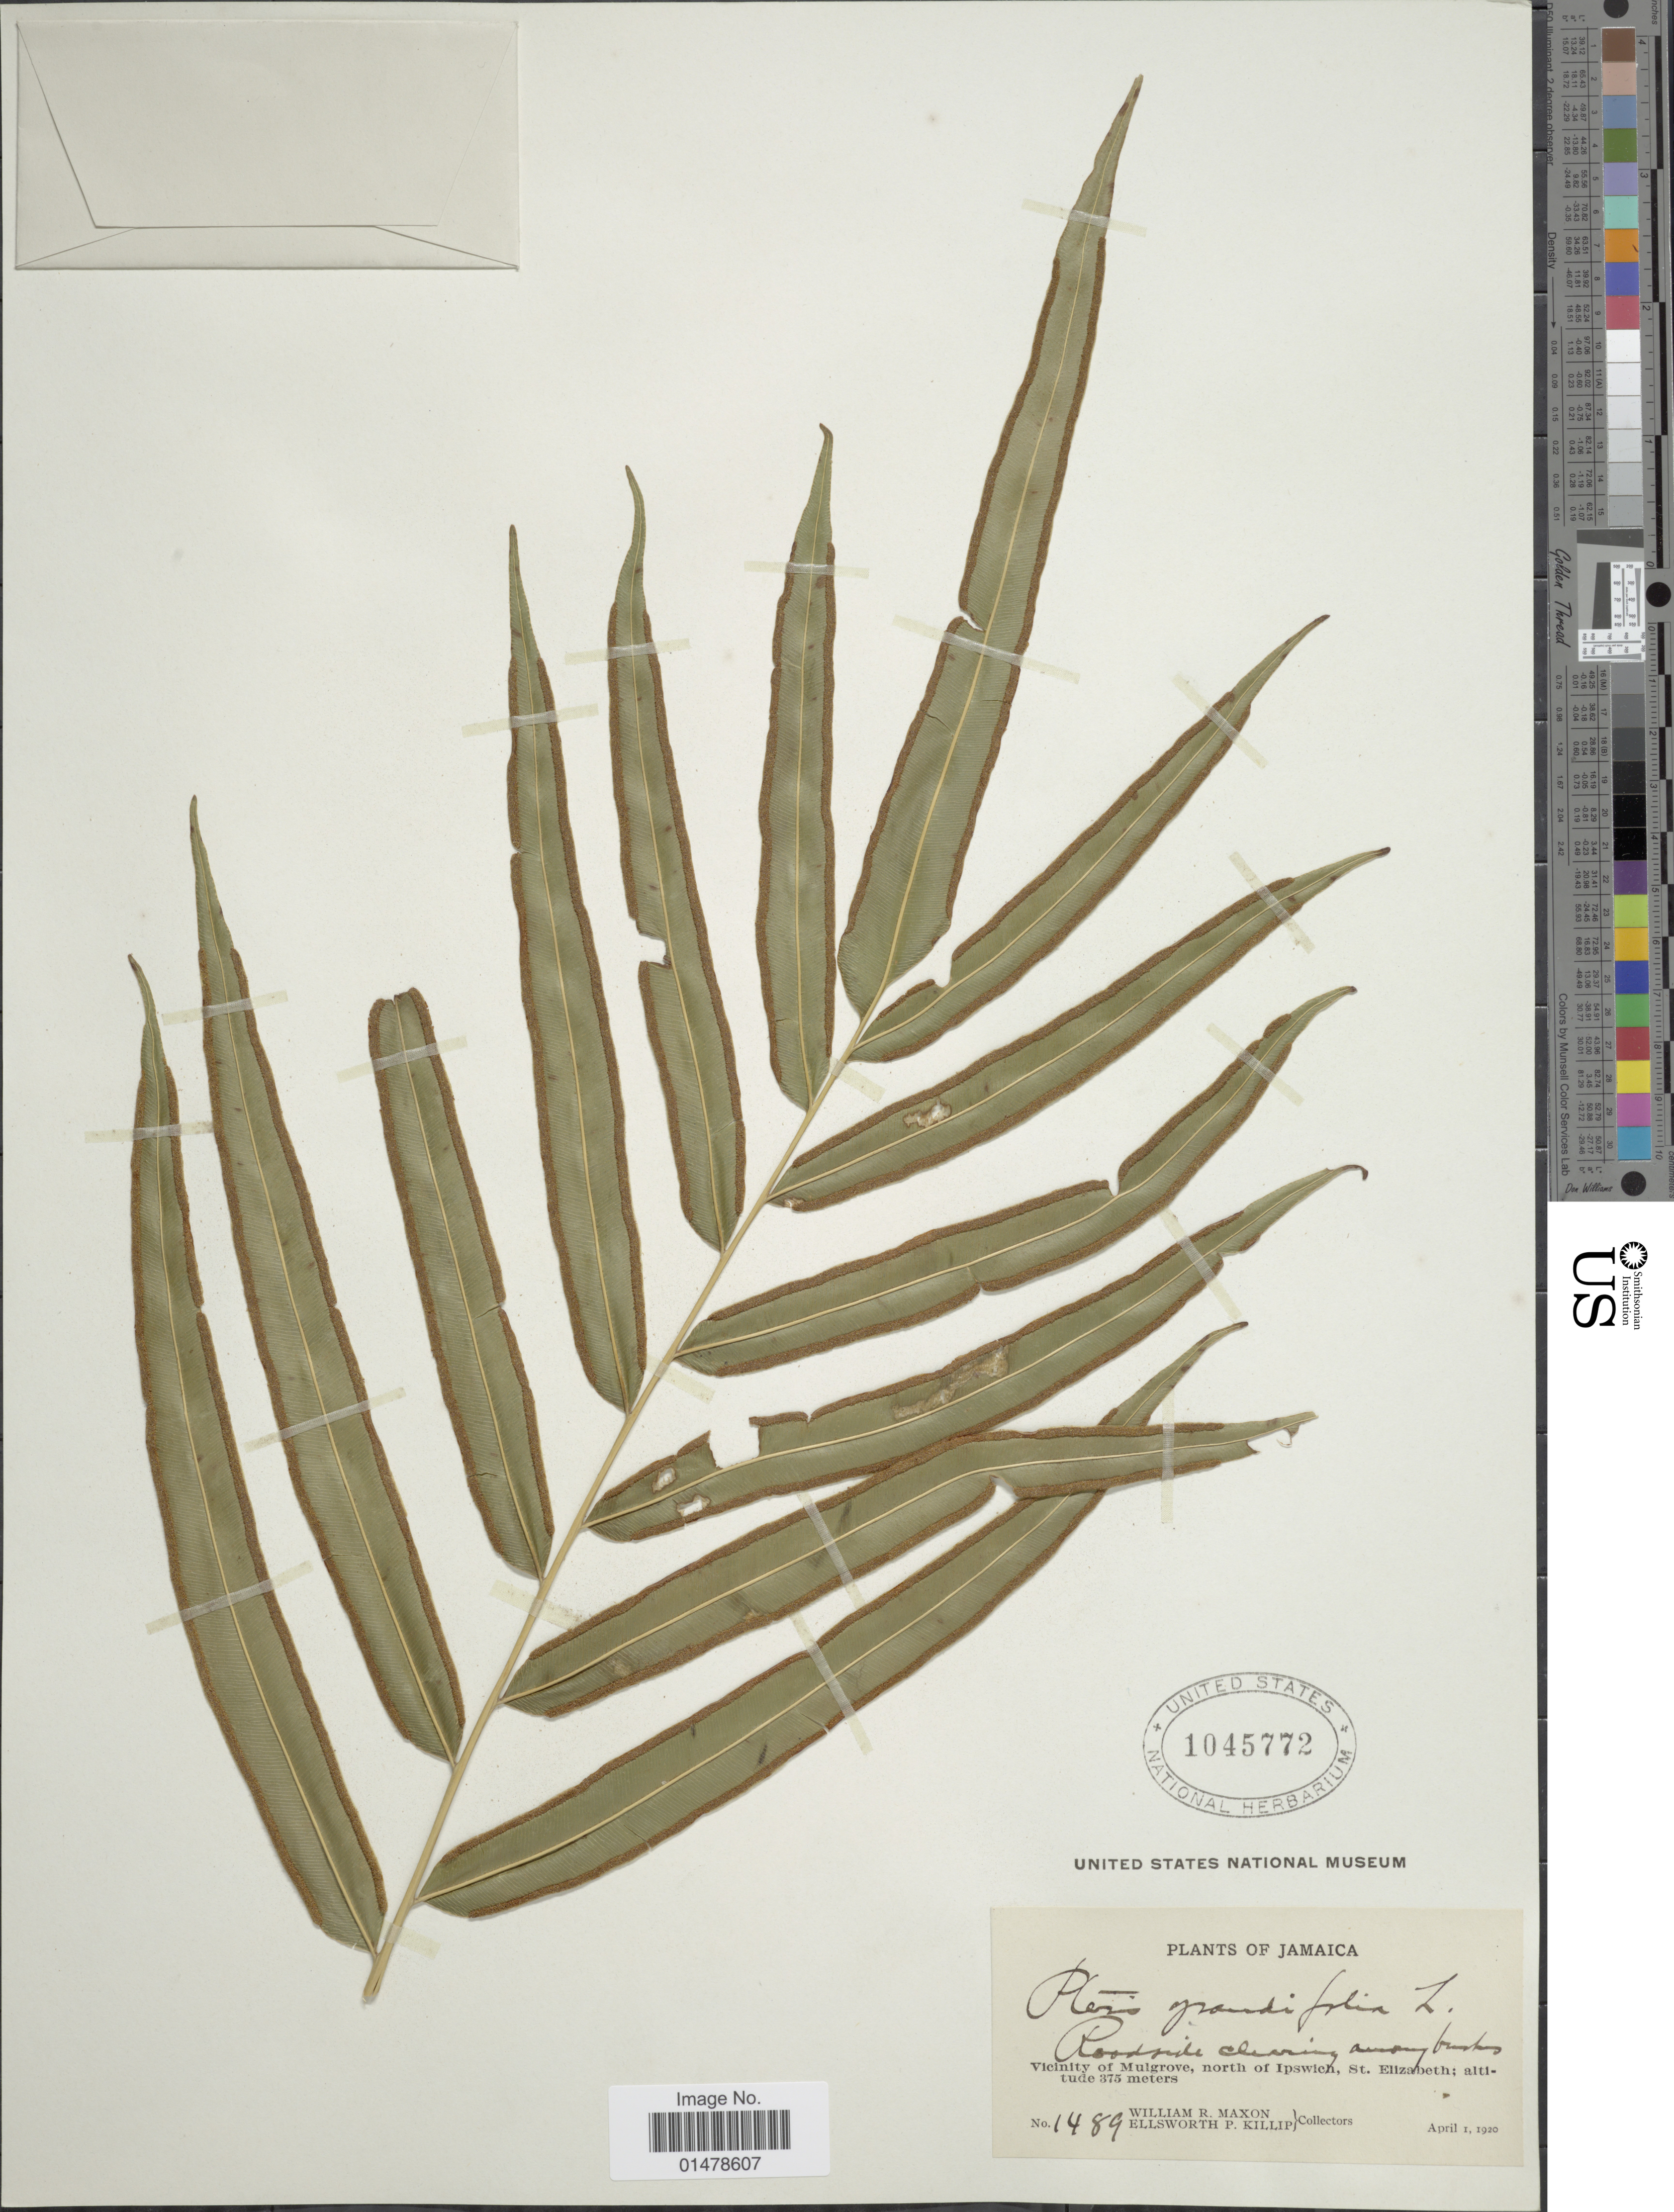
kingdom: Plantae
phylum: Tracheophyta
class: Polypodiopsida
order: Polypodiales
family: Pteridaceae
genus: Pteris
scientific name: Pteris grandifolia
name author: L.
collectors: W. R. Maxon & E. P. Killip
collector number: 1489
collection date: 1920-04-01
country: Jamaica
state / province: Saint Elizabeth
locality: Roadside clearing among banks, Vicinity of Mulgrove, north of Ipswich, St. Elizabeth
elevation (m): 375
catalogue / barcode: US 1045772